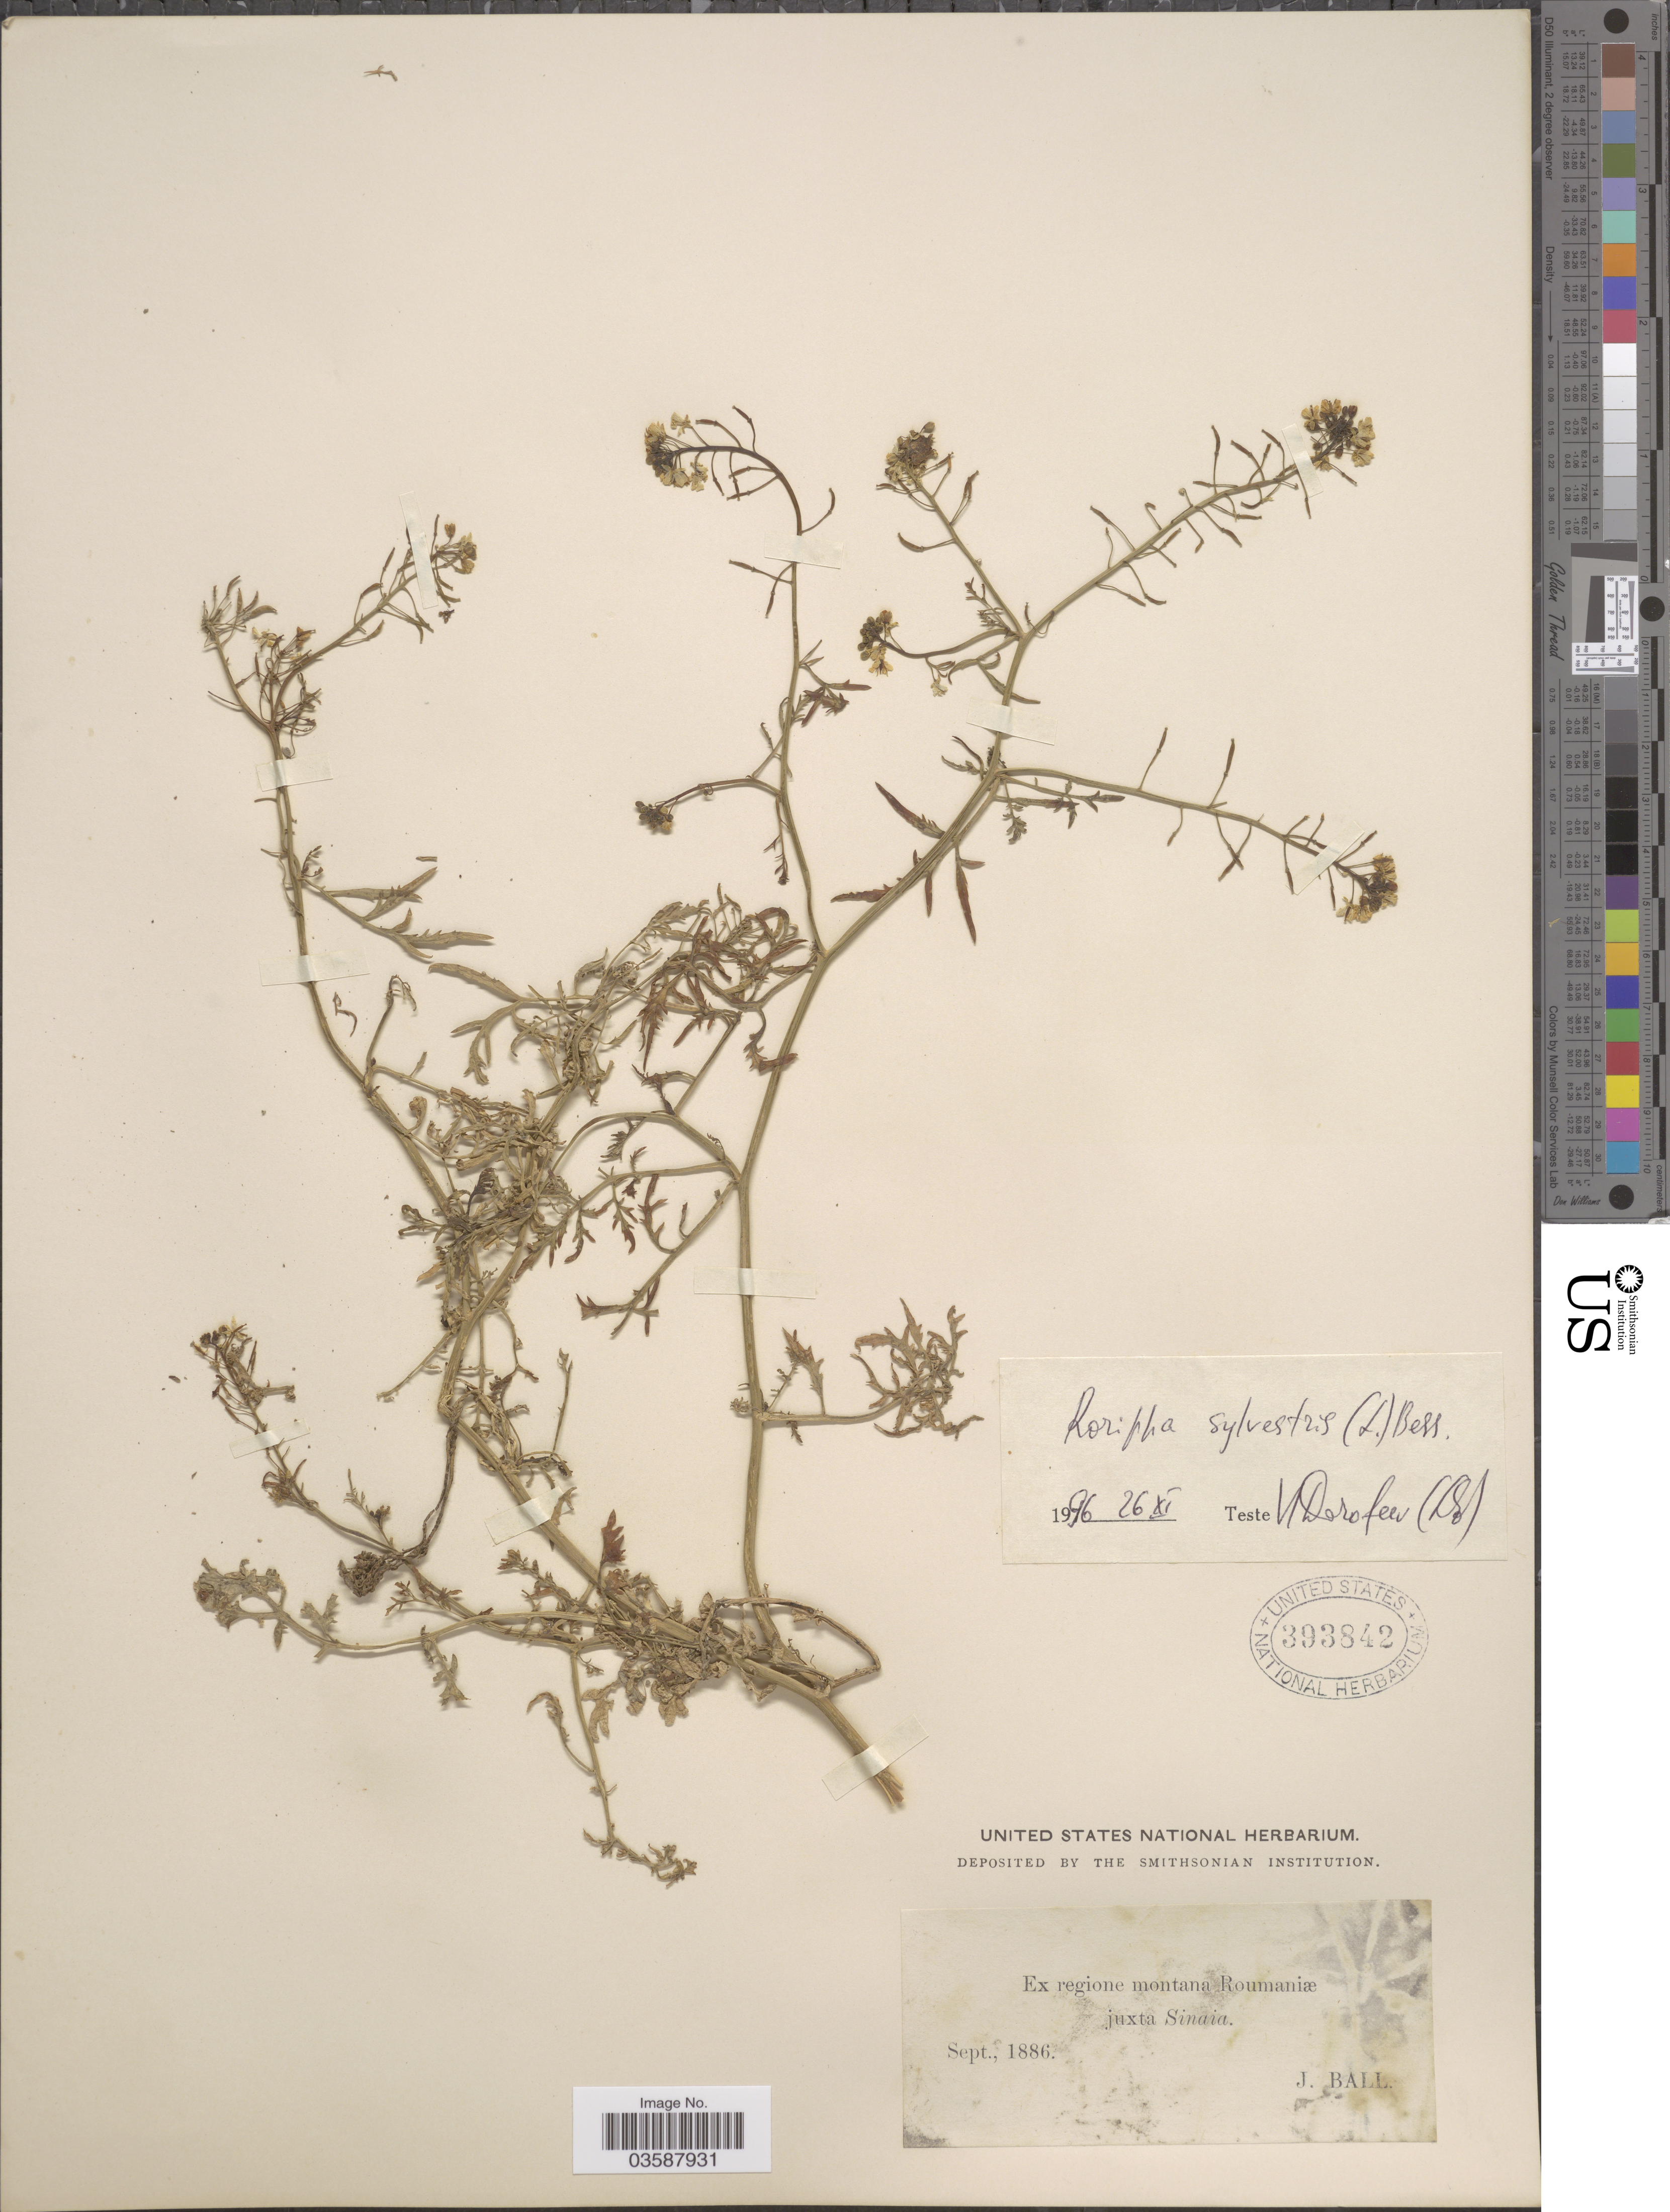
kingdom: Plantae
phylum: Tracheophyta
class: Magnoliopsida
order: Brassicales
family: Brassicaceae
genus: Rorippa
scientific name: Rorippa sylvestris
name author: (L.) Besser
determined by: Dorofeyev, V. I.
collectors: J. Ball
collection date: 1886-09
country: Romania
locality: Ex regione montana Roumaniæ juxta Sinaia.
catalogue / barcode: US 393842